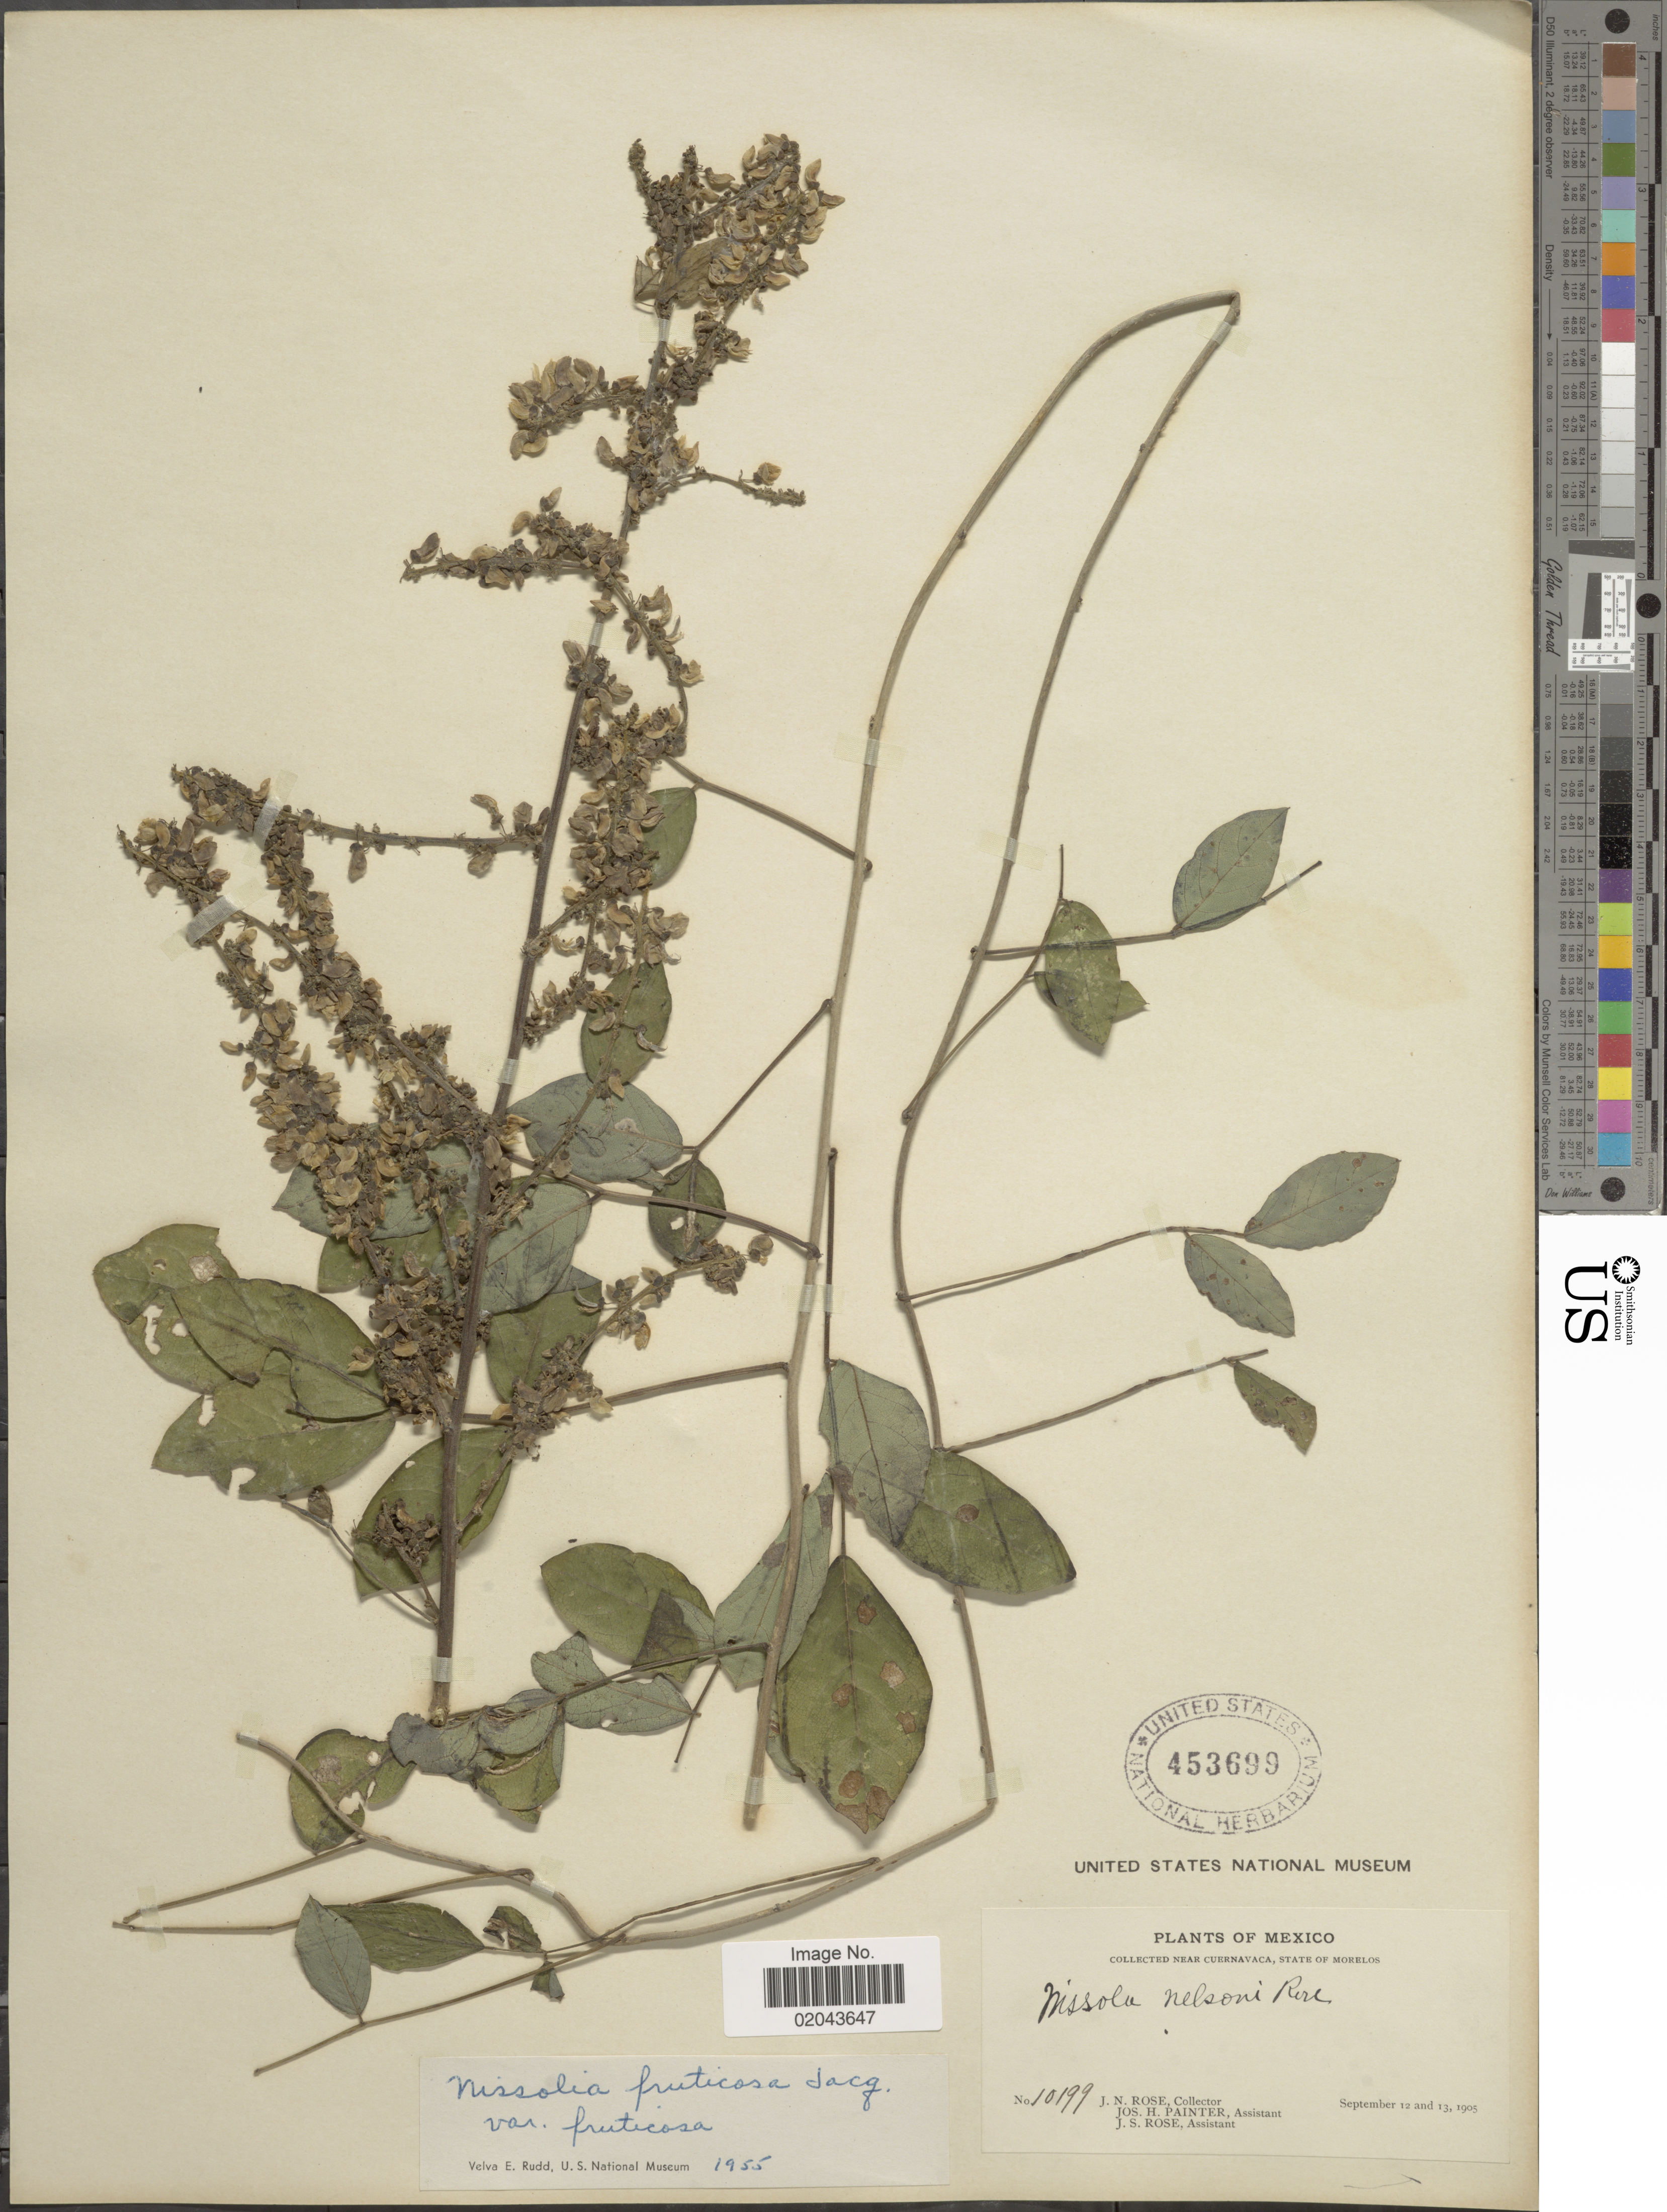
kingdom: Plantae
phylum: Tracheophyta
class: Magnoliopsida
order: Fabales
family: Fabaceae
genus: Nissolia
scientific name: Nissolia fruticosa var. fruticosa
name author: Jacq.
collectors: J. N. Rose, J. H. Painter & J. S. Rose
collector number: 10199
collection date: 1905-09-12/1905-09-13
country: Mexico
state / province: Morelos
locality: Near Cuernavaca.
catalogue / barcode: US 453699